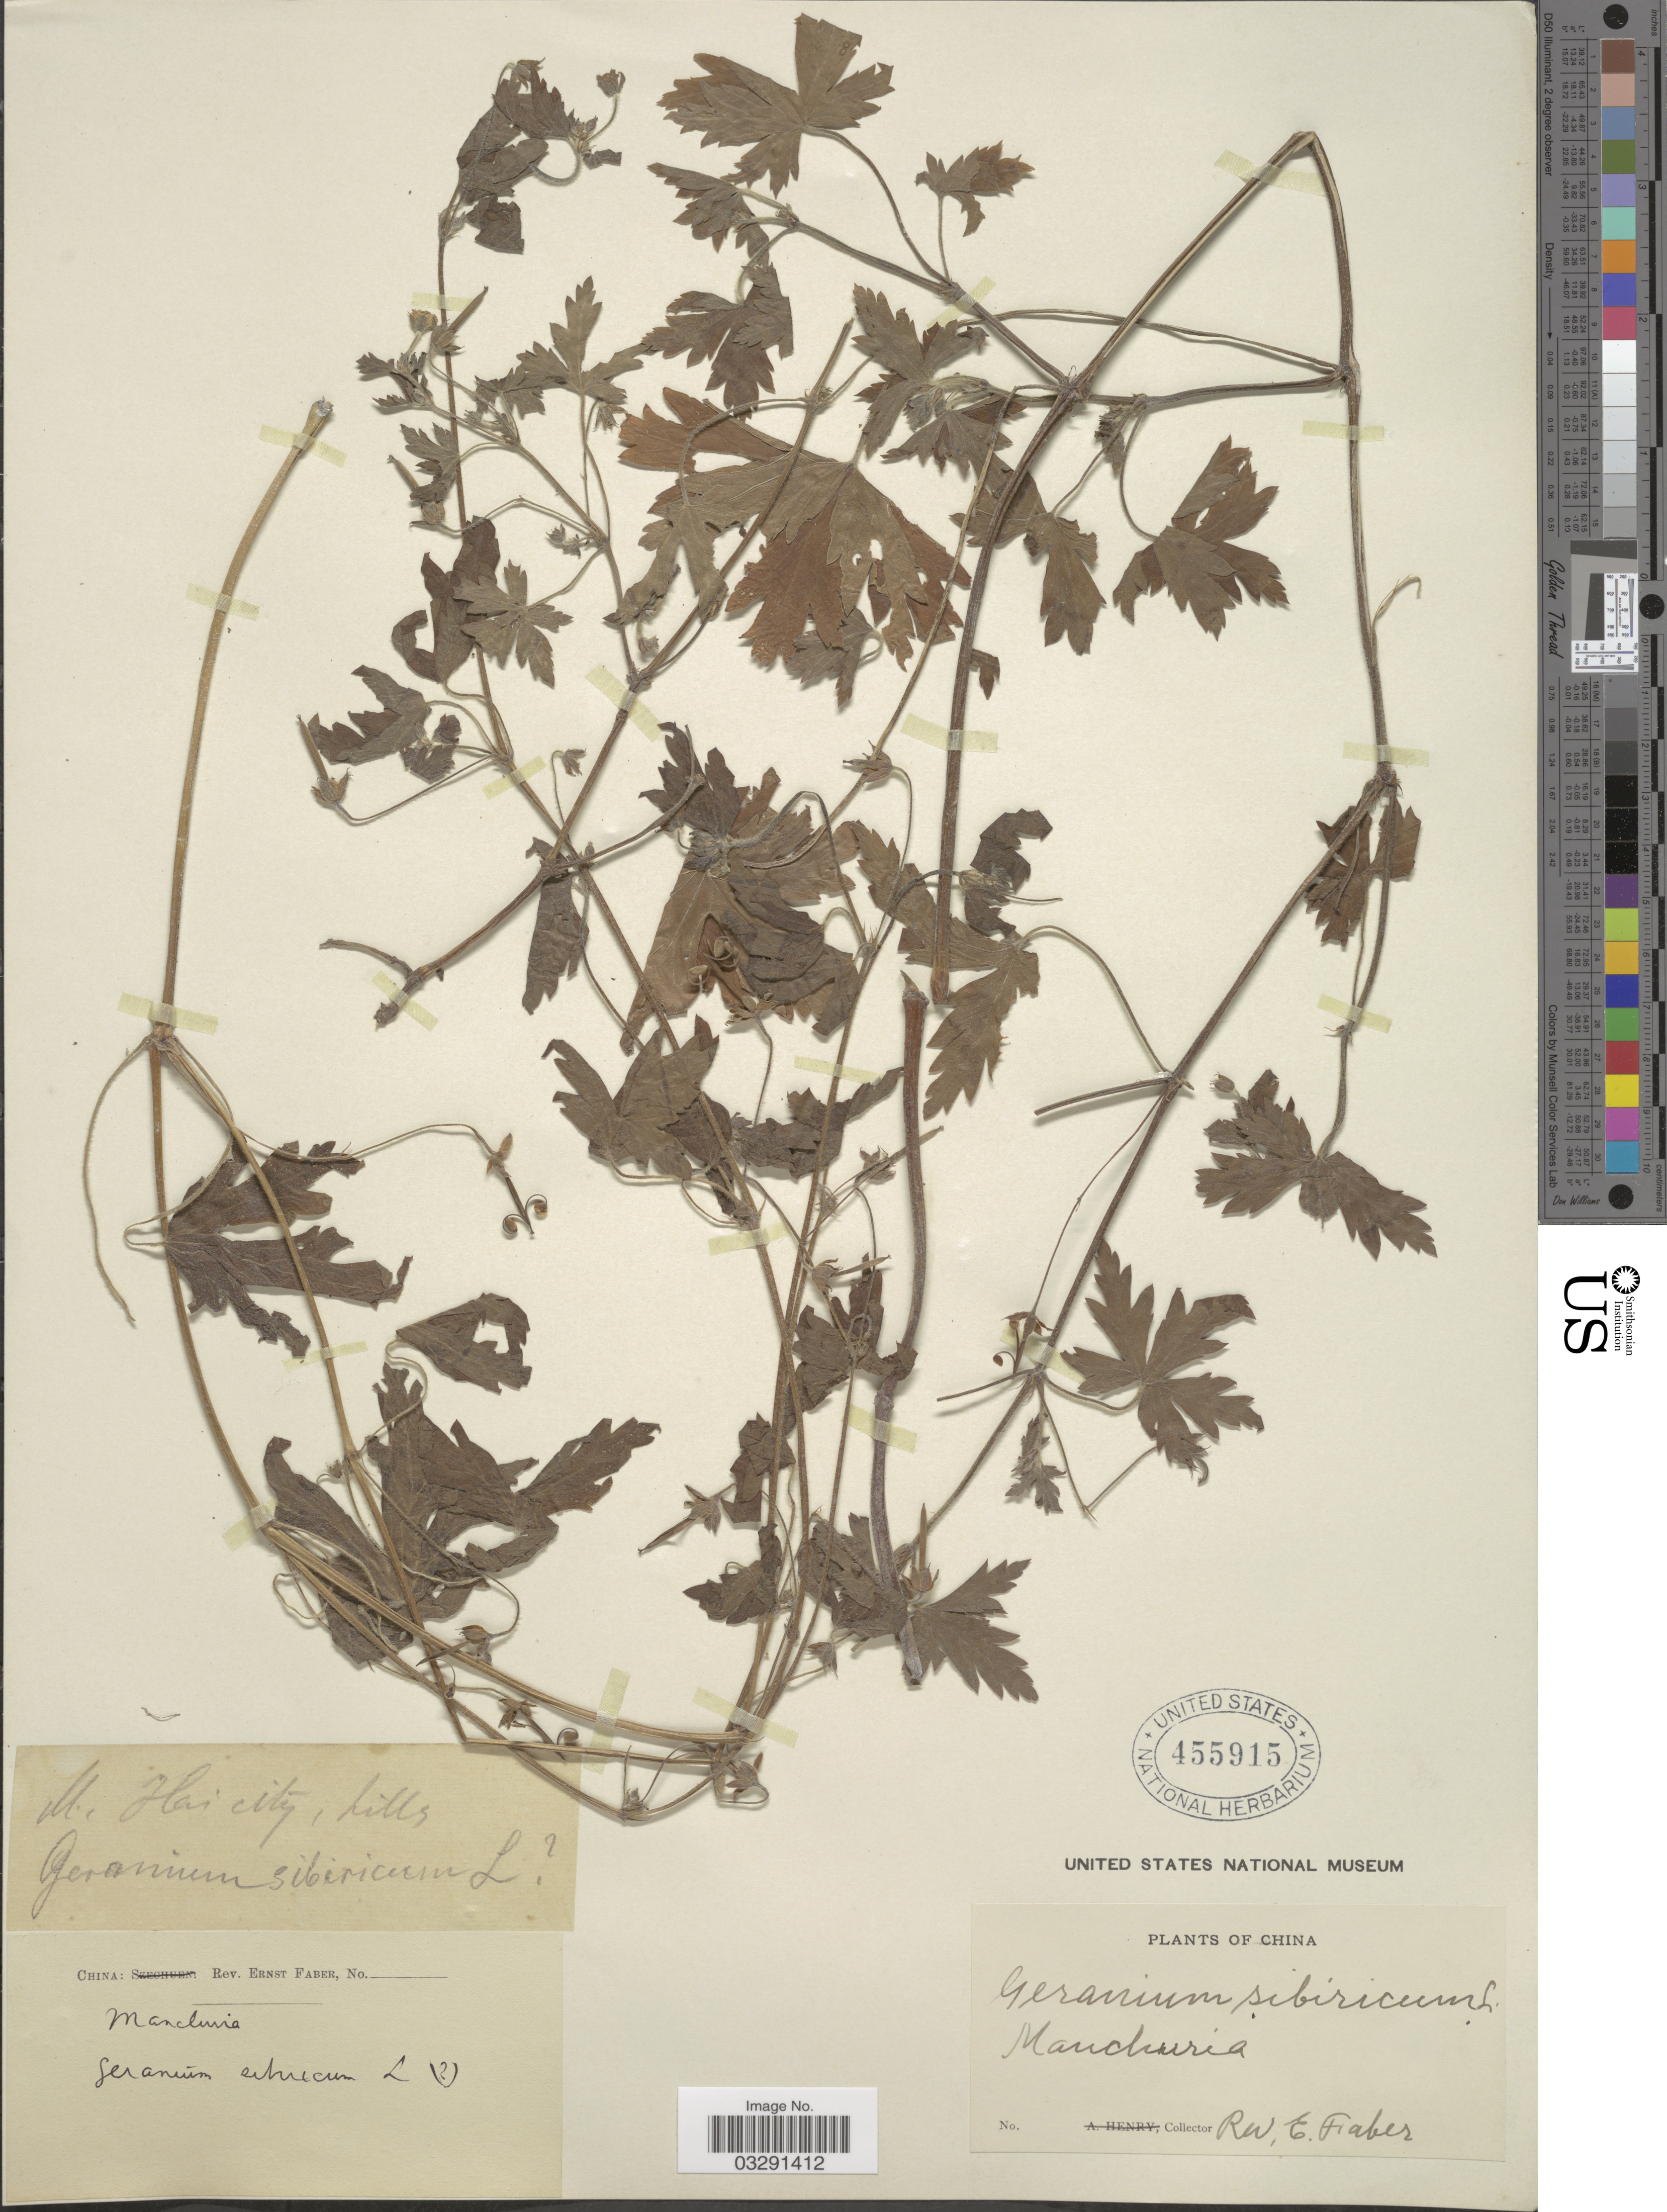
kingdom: Plantae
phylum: Tracheophyta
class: Magnoliopsida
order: Geraniales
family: Geraniaceae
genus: Geranium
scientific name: Geranium sibiricum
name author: L.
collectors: E. Faber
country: China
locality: Manchuria.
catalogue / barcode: US 455915